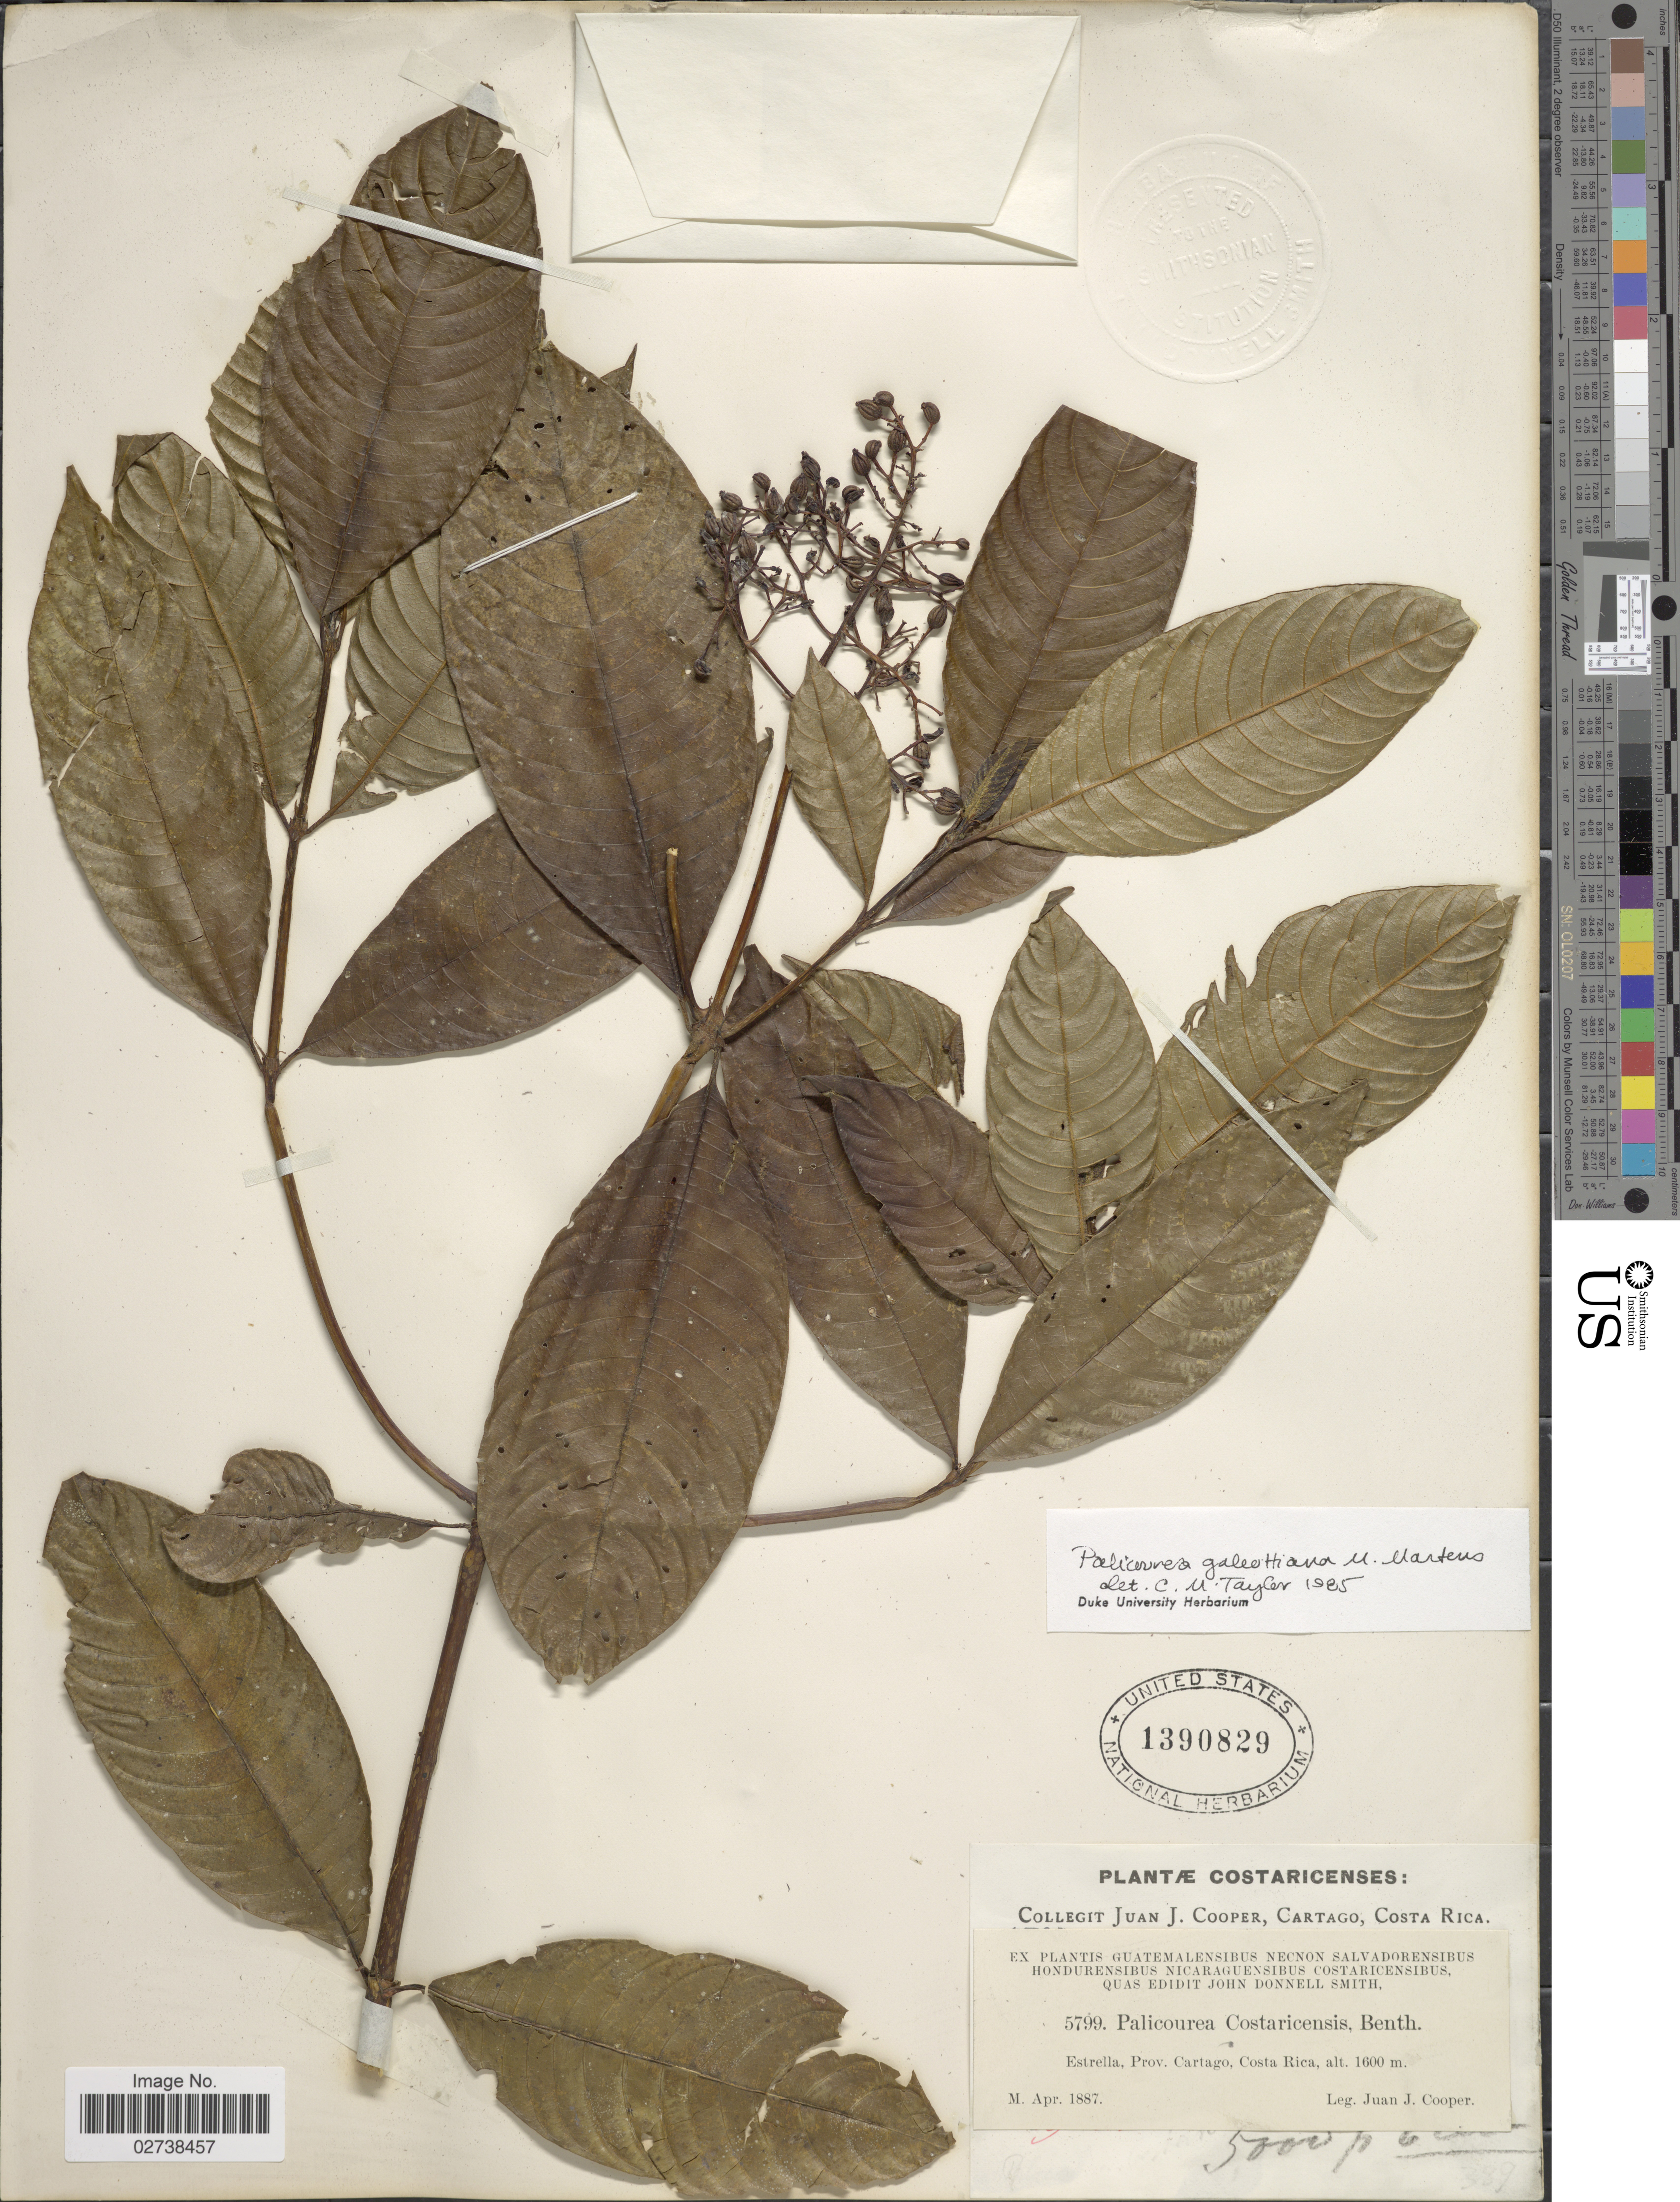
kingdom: Plantae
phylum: Tracheophyta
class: Magnoliopsida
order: Gentianales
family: Rubiaceae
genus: Palicourea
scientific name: Palicourea galeottiana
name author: M. Martens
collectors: J. J. Cooper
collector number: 5799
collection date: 1887-04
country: Costa Rica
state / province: Cartago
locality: Estrella, Prov. Cartago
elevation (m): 1600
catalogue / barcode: US 1390829